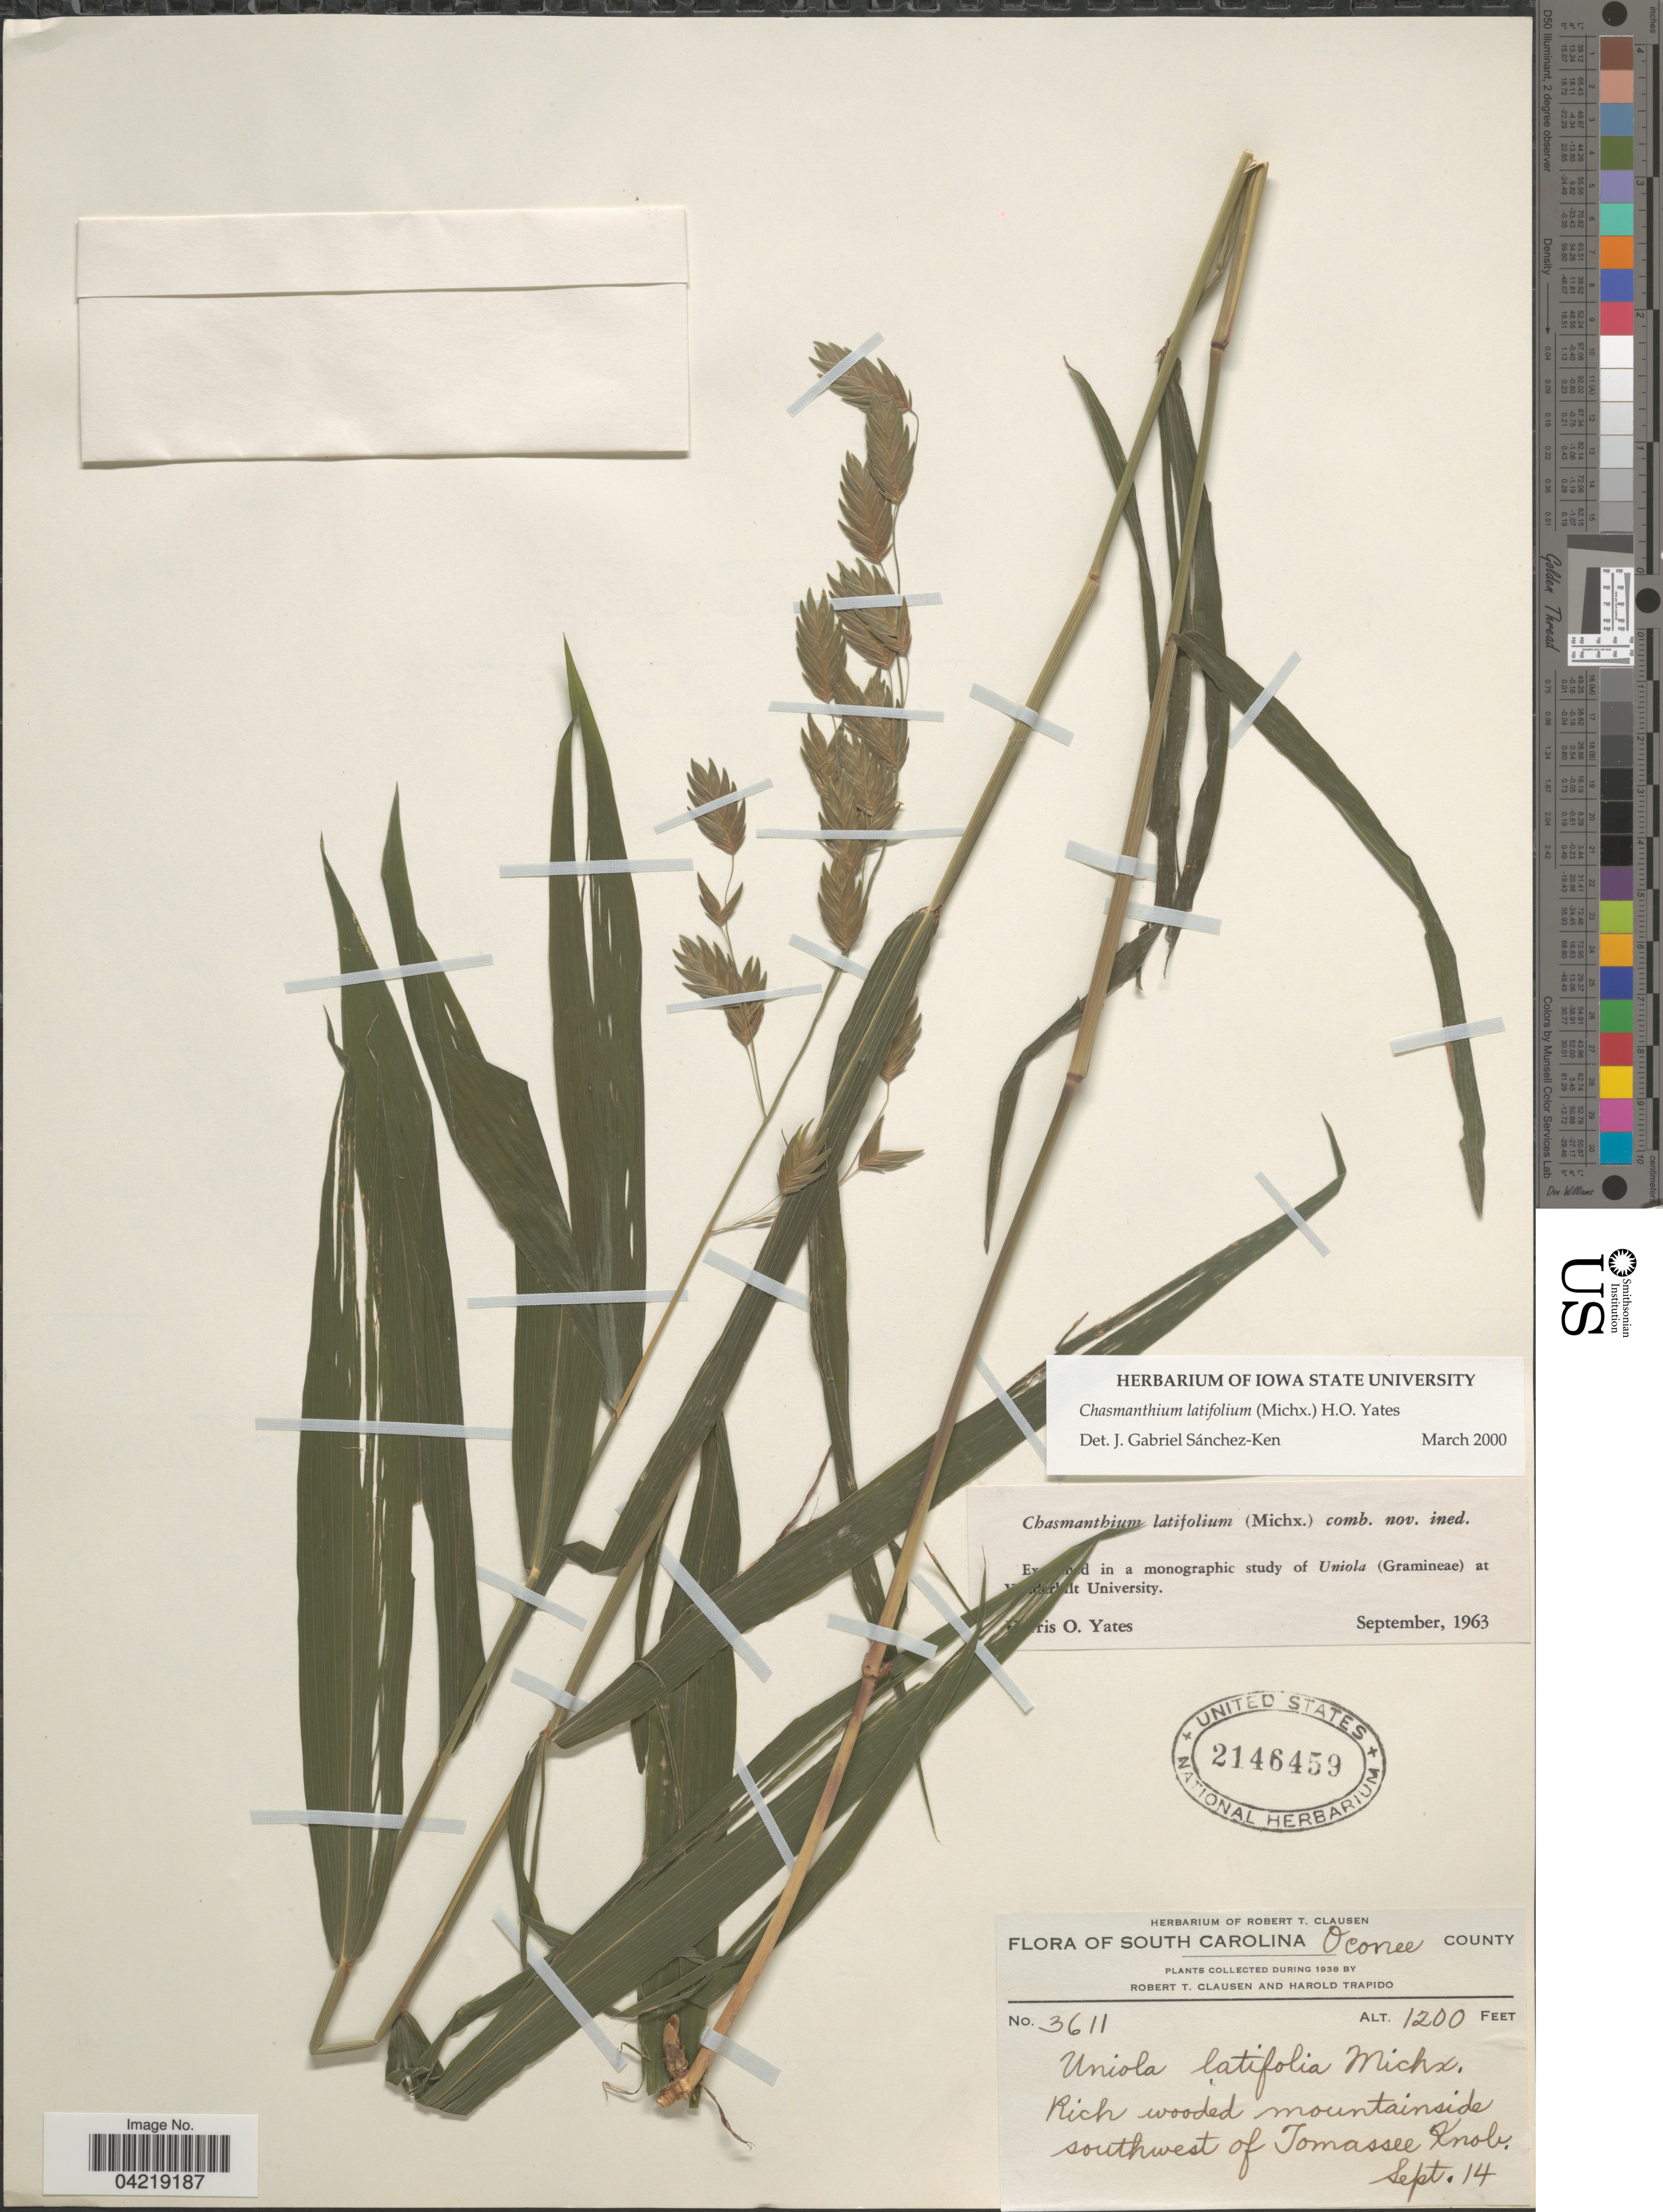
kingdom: Plantae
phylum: Tracheophyta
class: Liliopsida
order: Poales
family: Poaceae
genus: Chasmanthium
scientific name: Chasmanthium latifolium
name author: (Michx.) H.O. Yates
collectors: R. T. Clausen & H. Trapido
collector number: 3611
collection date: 1938-09-14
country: United States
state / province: South Carolina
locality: Oconee County. Rich wooded mountainside southwest of Tomassee Knob.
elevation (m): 366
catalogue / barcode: US 2146459